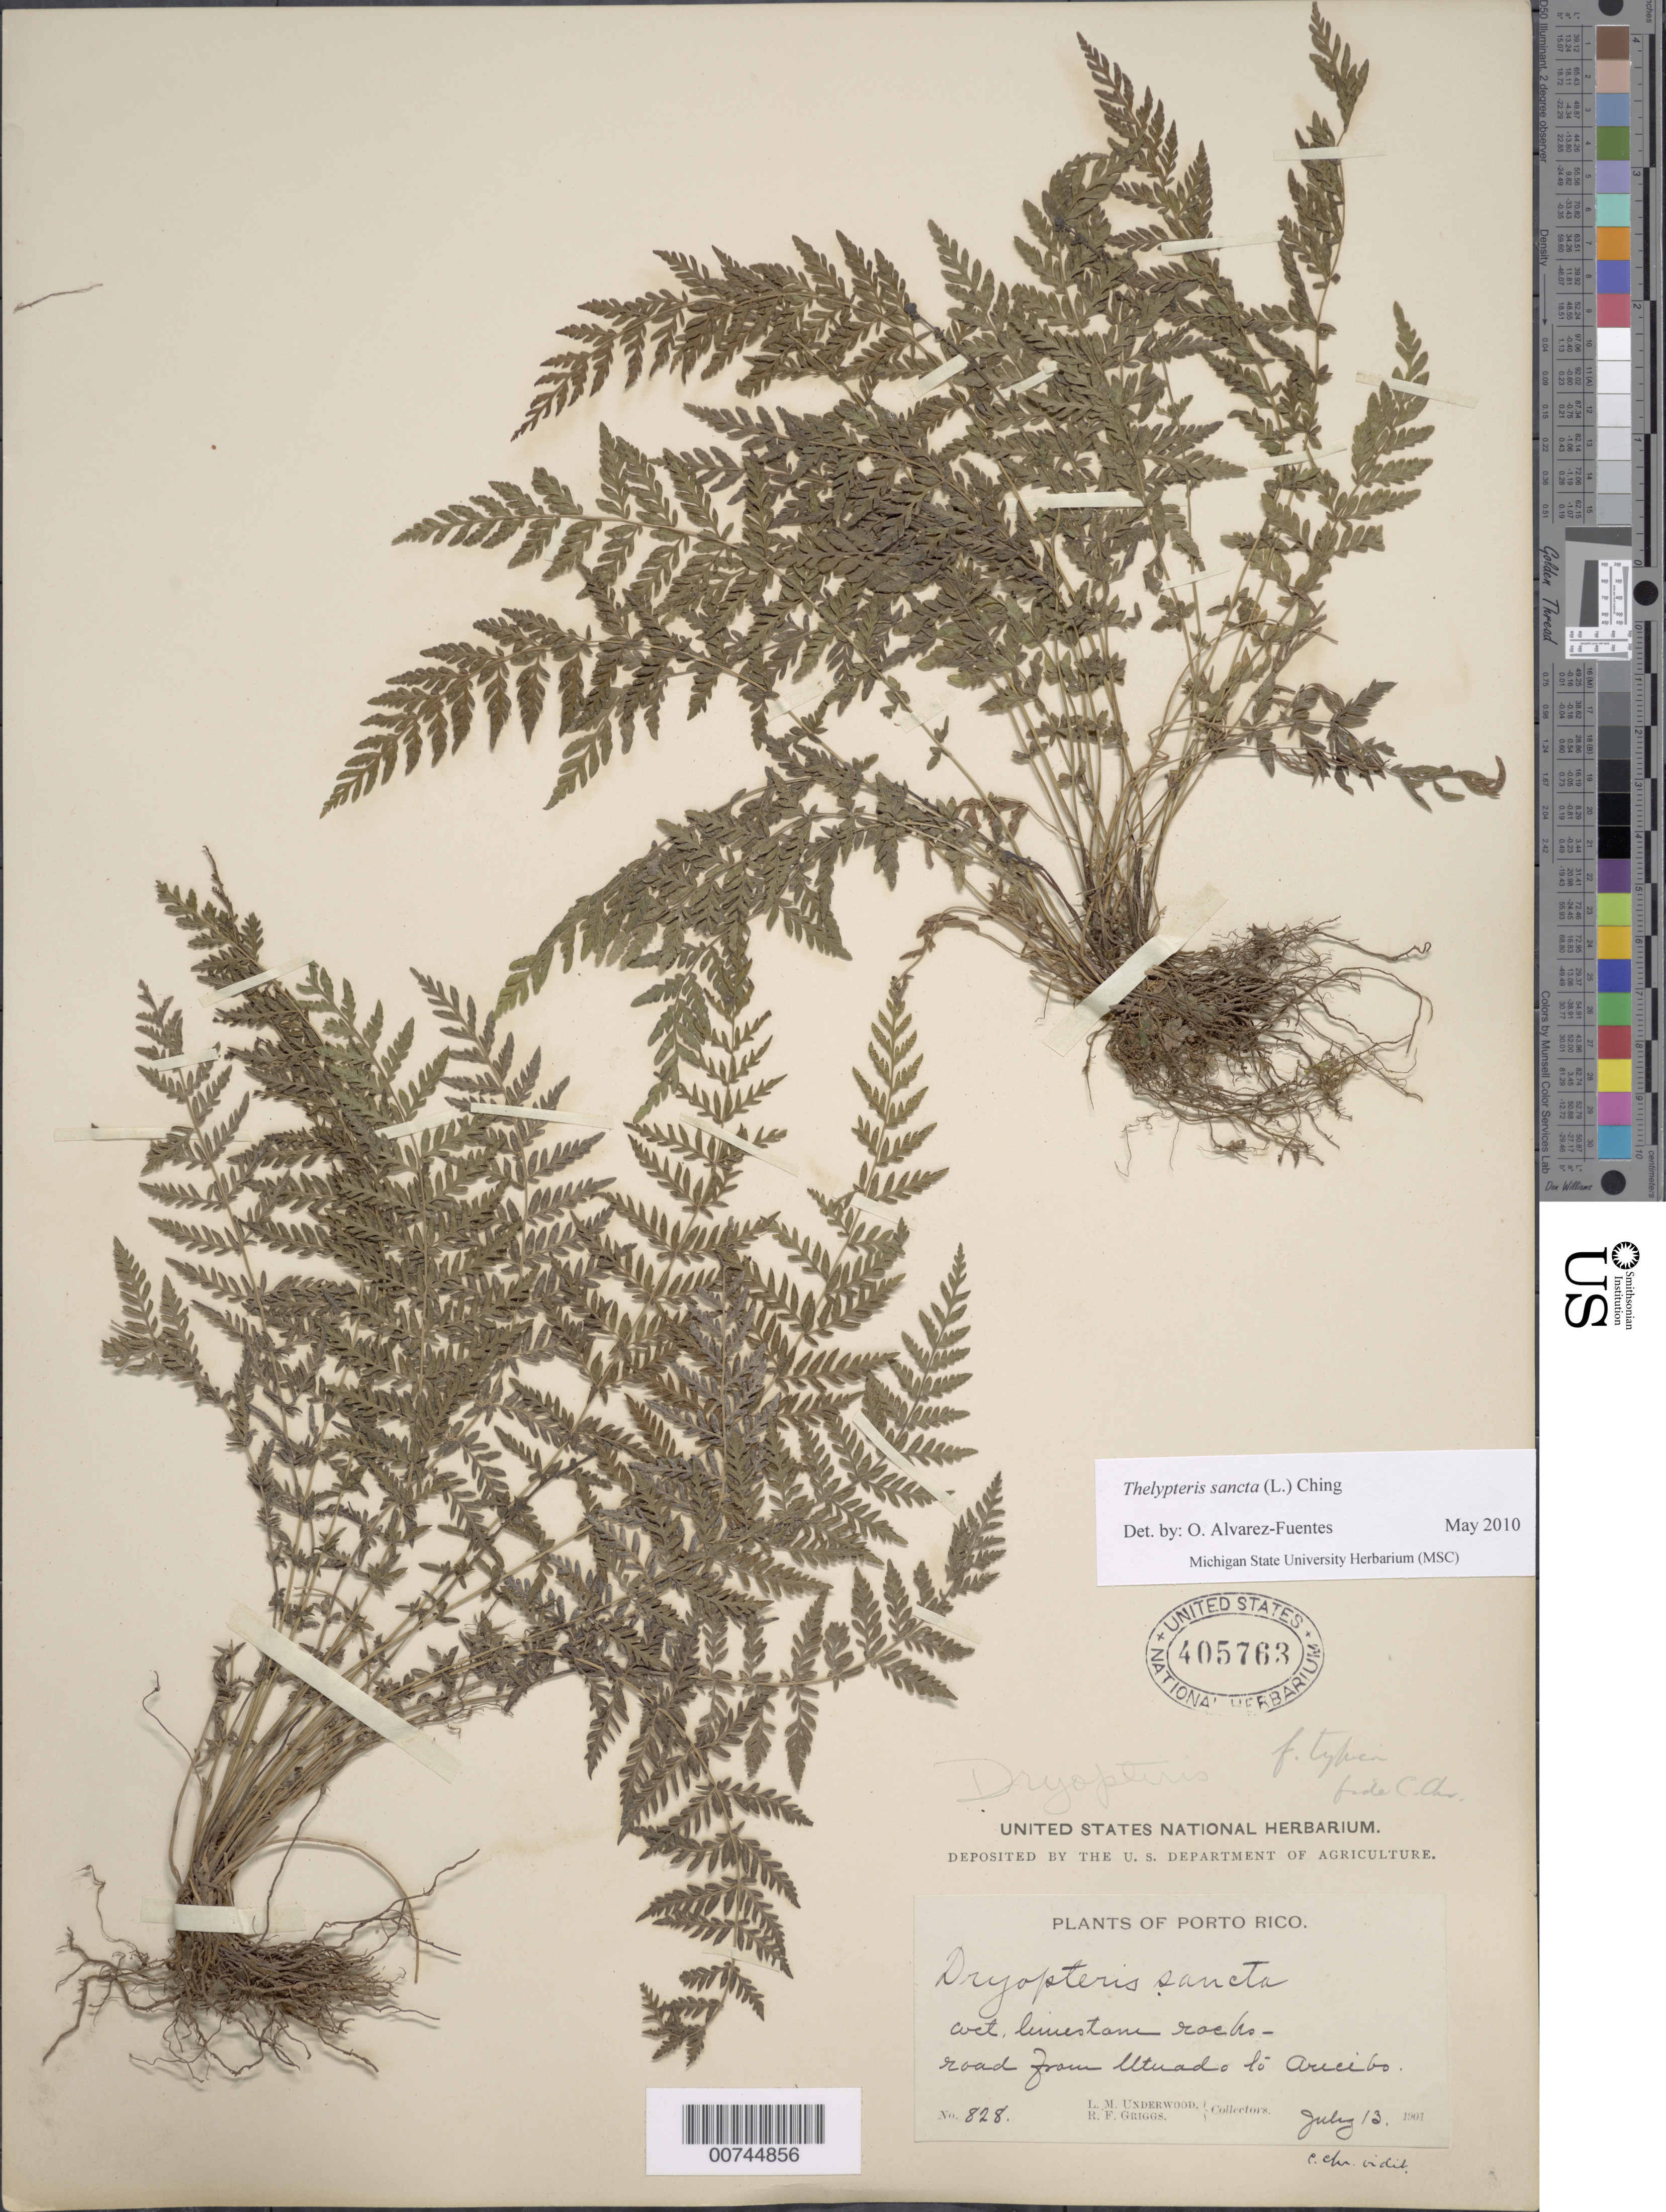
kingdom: Plantae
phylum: Tracheophyta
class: Polypodiopsida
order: Polypodiales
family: Thelypteridaceae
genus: Amauropelta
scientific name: Amauropelta sancta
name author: (L.) Pic. Serm.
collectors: L. M. Underwood & R. F. Griggs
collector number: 828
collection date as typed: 13 Jul 1901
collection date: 1901-07-13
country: Puerto Rico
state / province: Arecibo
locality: Road from Utuado to Arecibo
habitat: Wet, limestone rocks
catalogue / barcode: US 405763